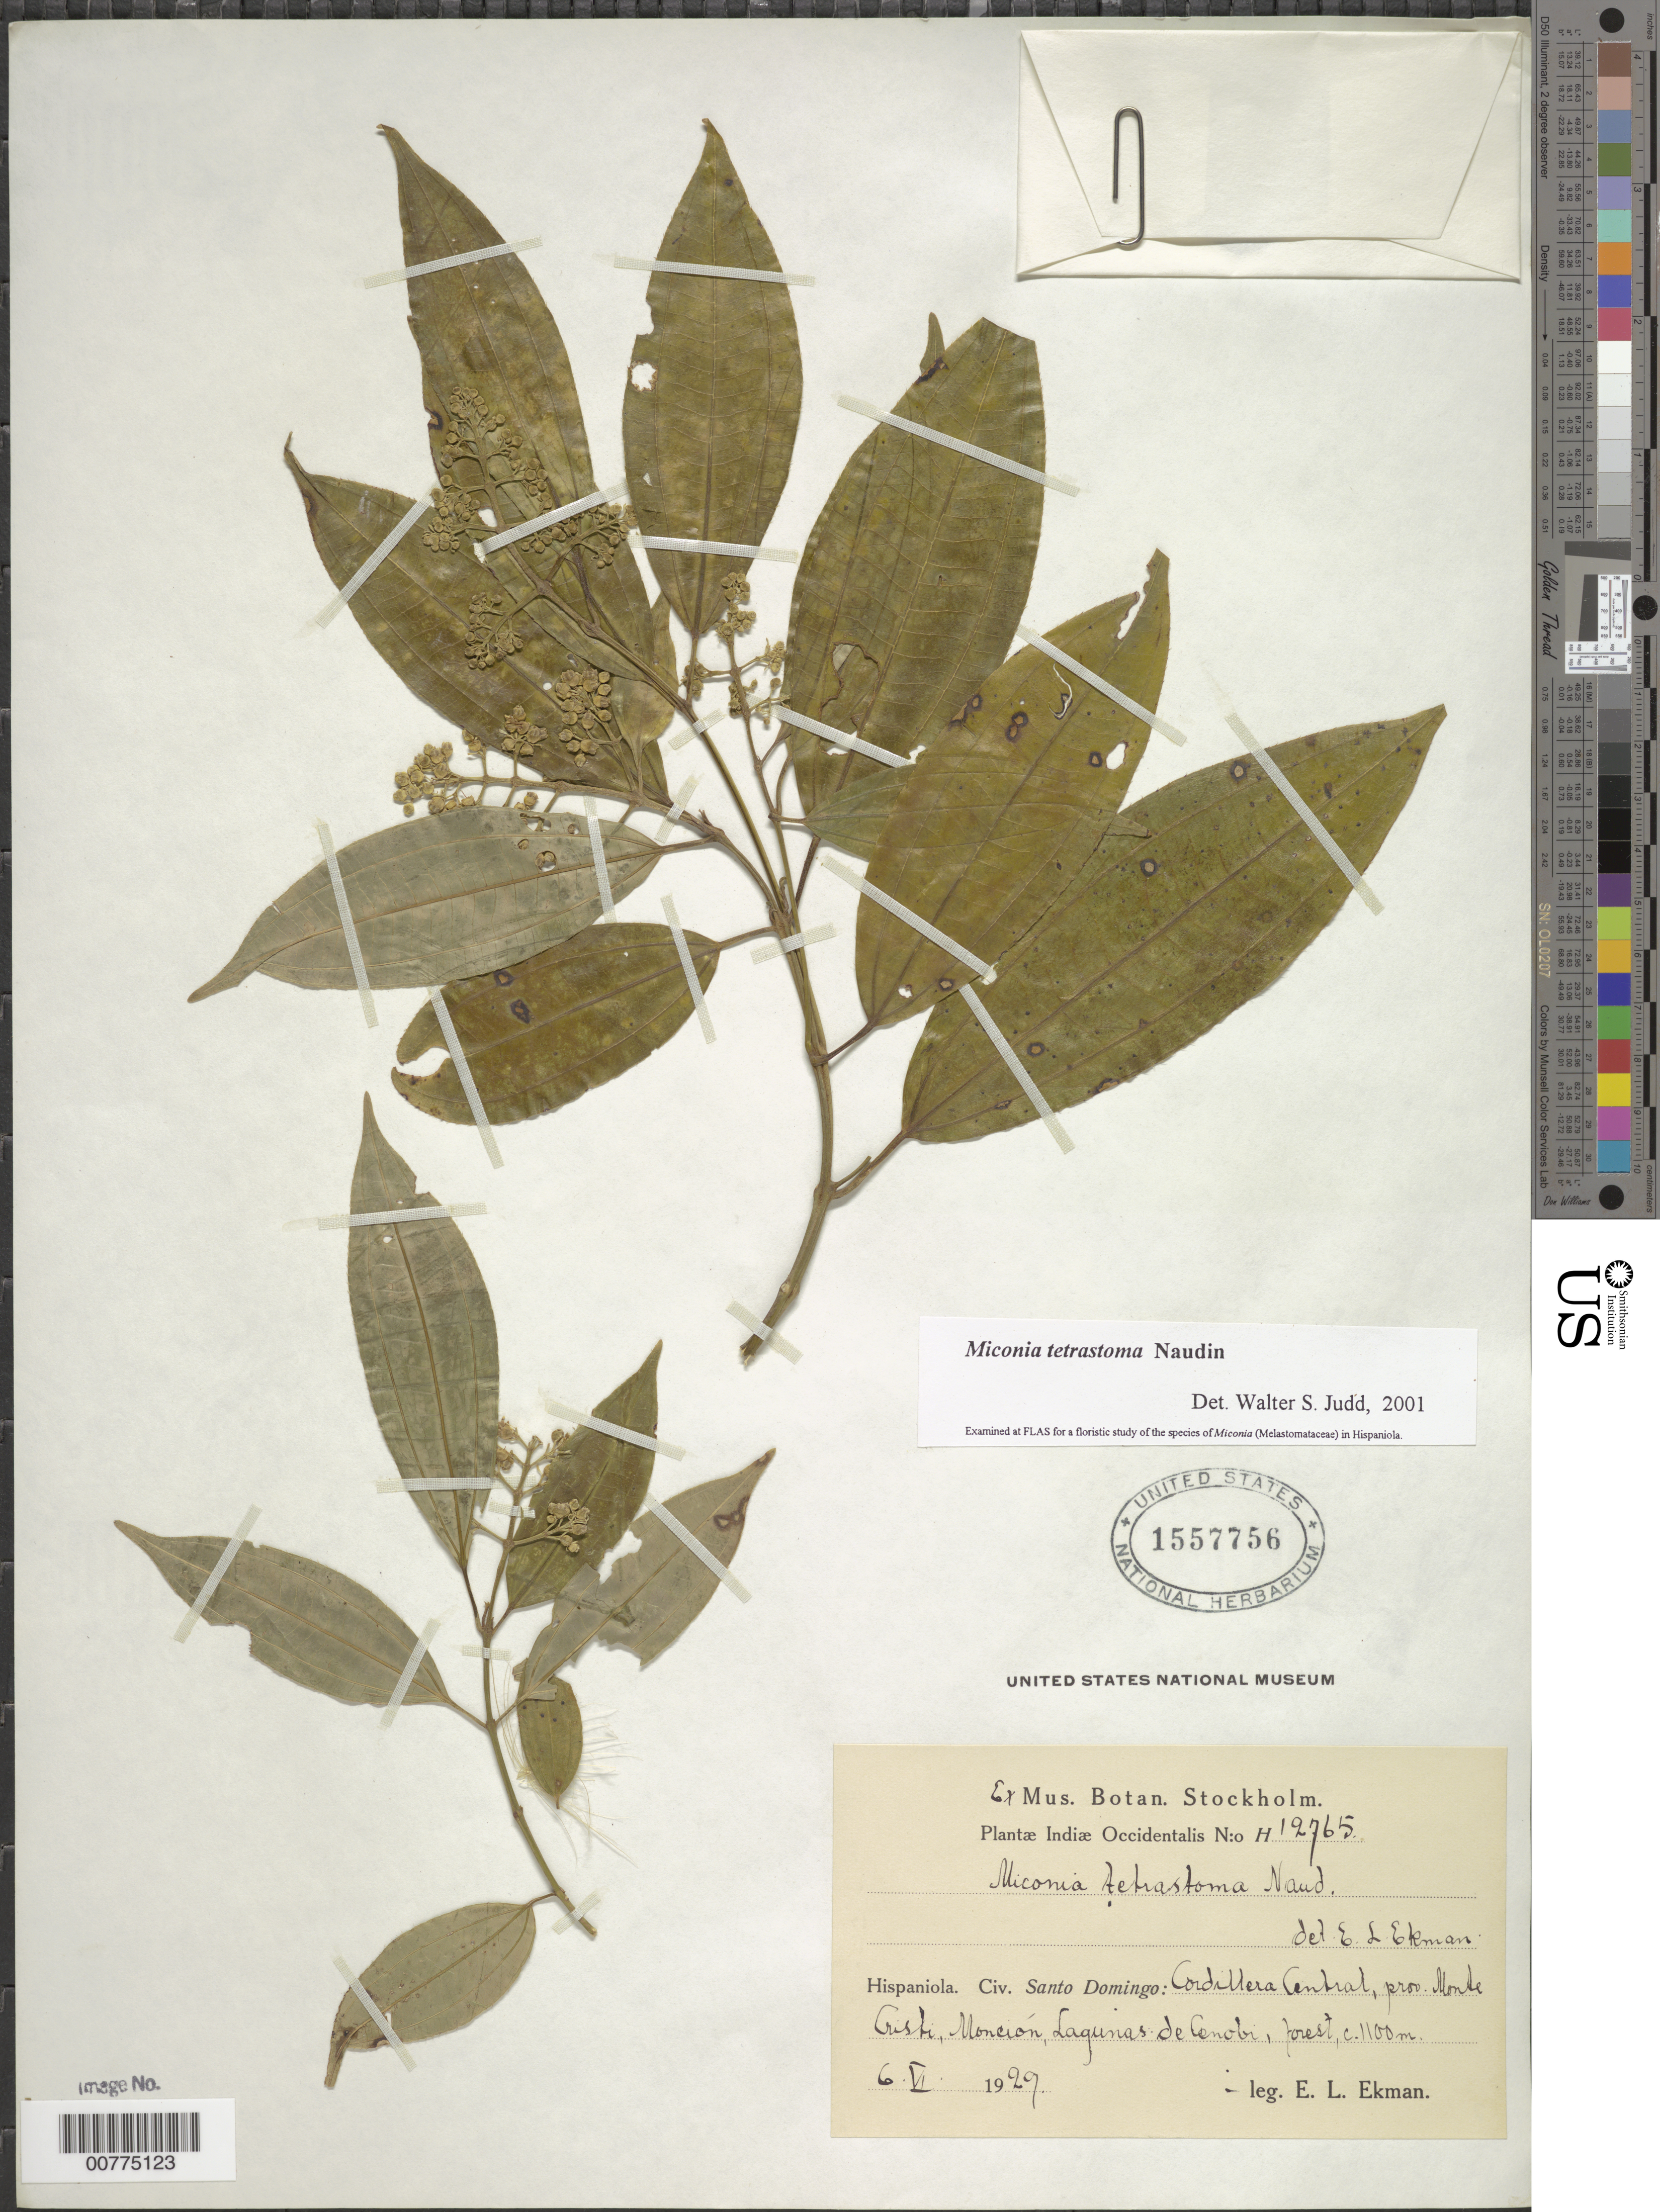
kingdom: Plantae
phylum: Tracheophyta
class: Magnoliopsida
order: Myrtales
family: Melastomataceae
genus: Miconia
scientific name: Miconia tetrastoma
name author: Naudin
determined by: Judd, Walter S.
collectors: E. L. Ekman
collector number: H 12765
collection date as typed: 06 Jun 1929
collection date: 1929-06-06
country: Dominican Republic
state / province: Monte Cristi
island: Hispaniola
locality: Cordillera Central, Monción, Lagunas de Cenobi.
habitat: Forest.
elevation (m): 1100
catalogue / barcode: US 1557756